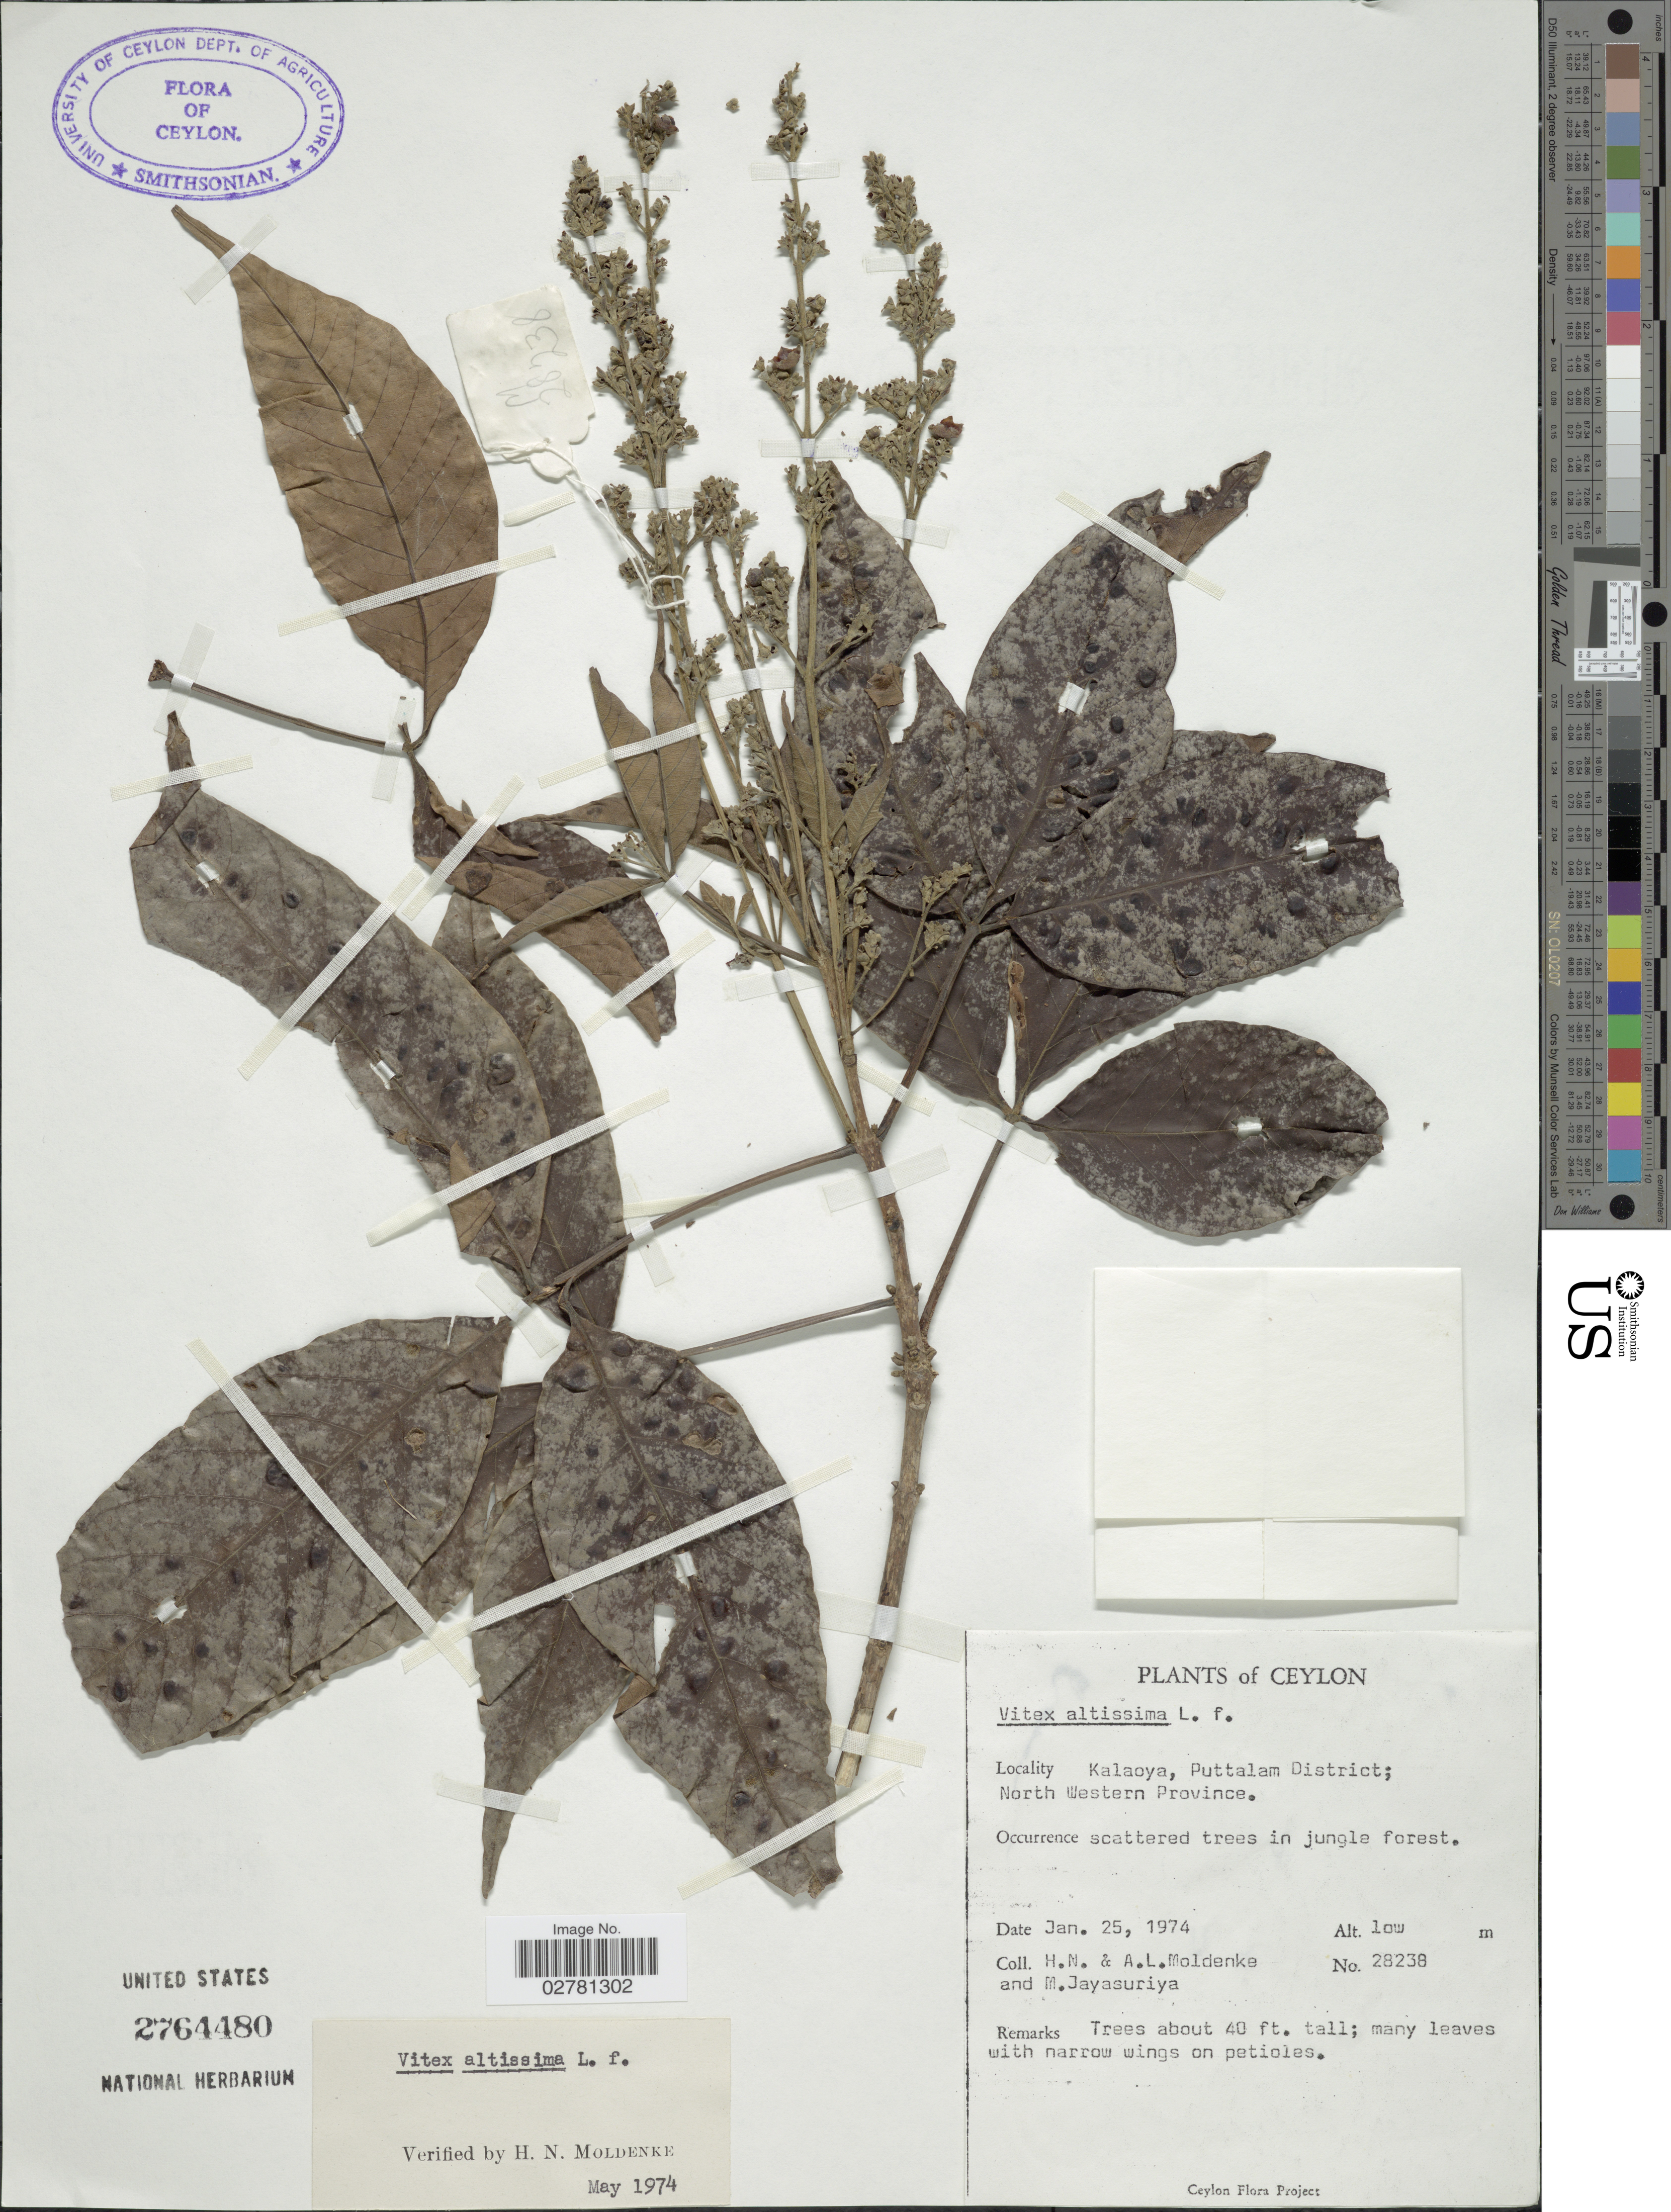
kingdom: Plantae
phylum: Tracheophyta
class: Magnoliopsida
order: Lamiales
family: Lamiaceae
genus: Vitex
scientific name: Vitex altissima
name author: L. f.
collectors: H. N. Moldenke, A. L. Moldenke & M. Jayasuriya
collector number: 28238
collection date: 1974-01-25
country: Sri Lanka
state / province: North Western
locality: Ceylon. Kalaoya, Puttalam District.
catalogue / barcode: US 2764480